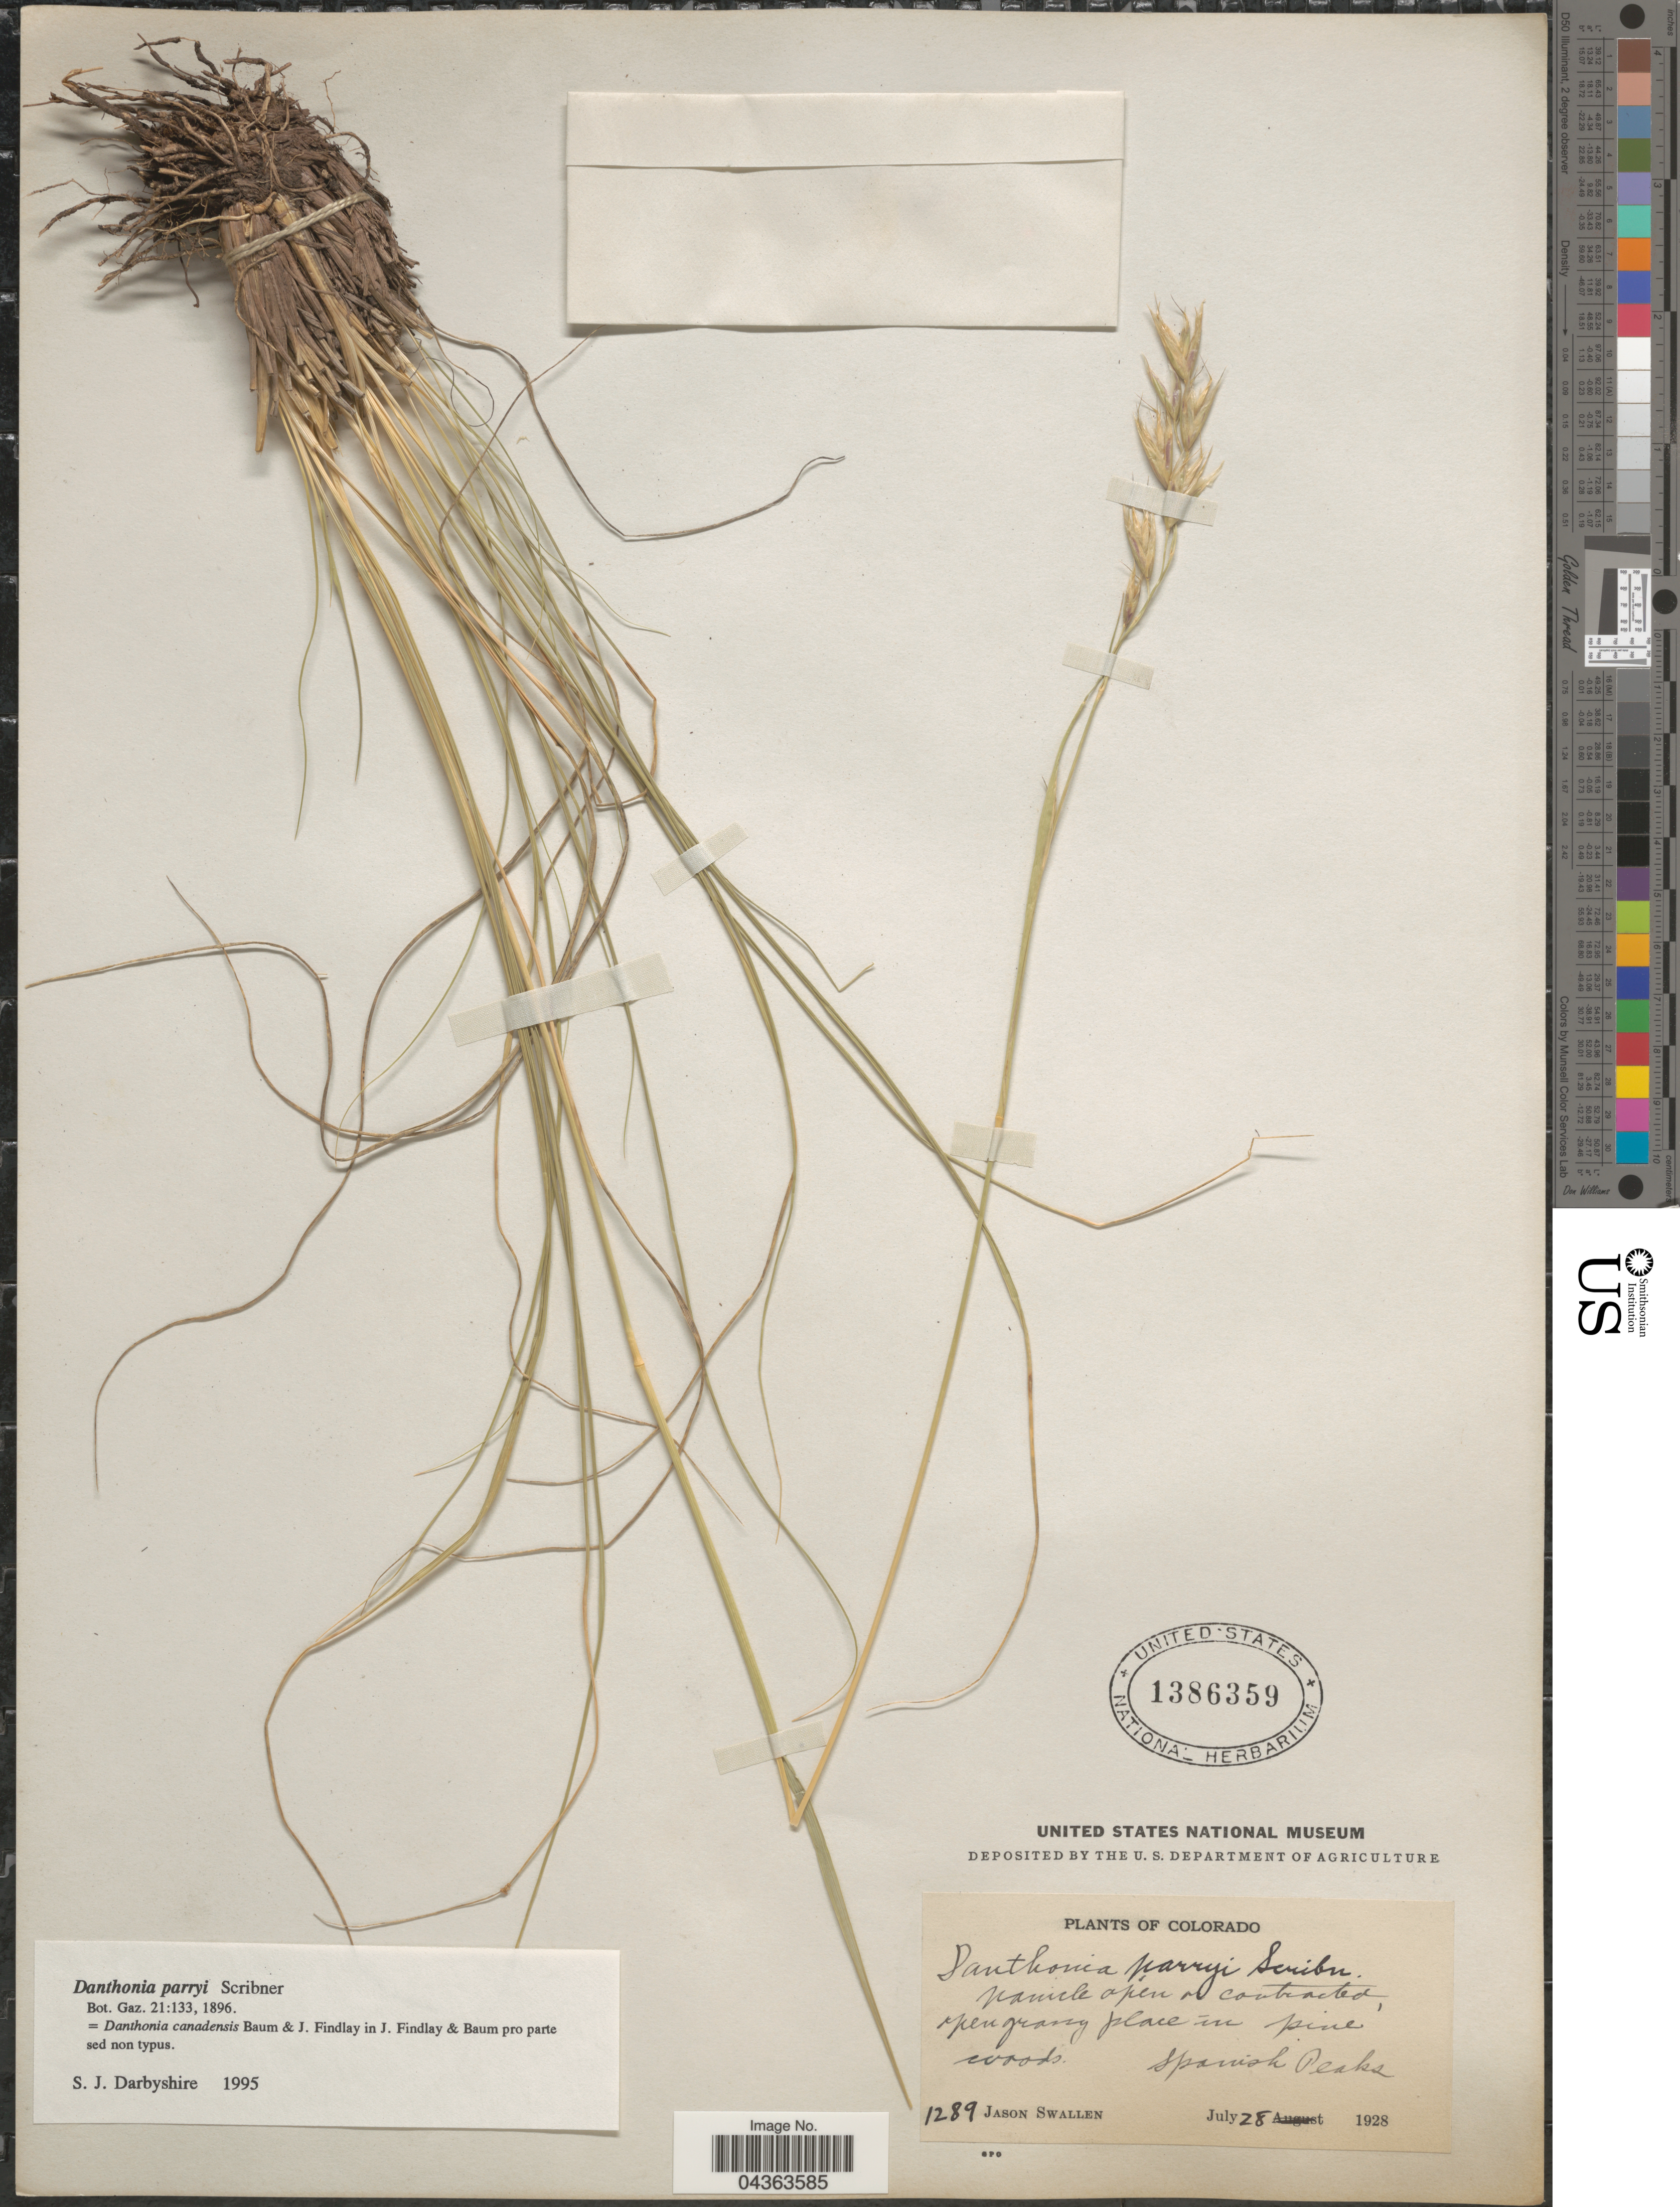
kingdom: Plantae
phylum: Tracheophyta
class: Liliopsida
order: Poales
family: Poaceae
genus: Danthonia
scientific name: Danthonia parryi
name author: Scribn.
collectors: J. R. Swallen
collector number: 1289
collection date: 1928-07-28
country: United States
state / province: Colorado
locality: Spanish Peaks.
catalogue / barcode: US 1386359